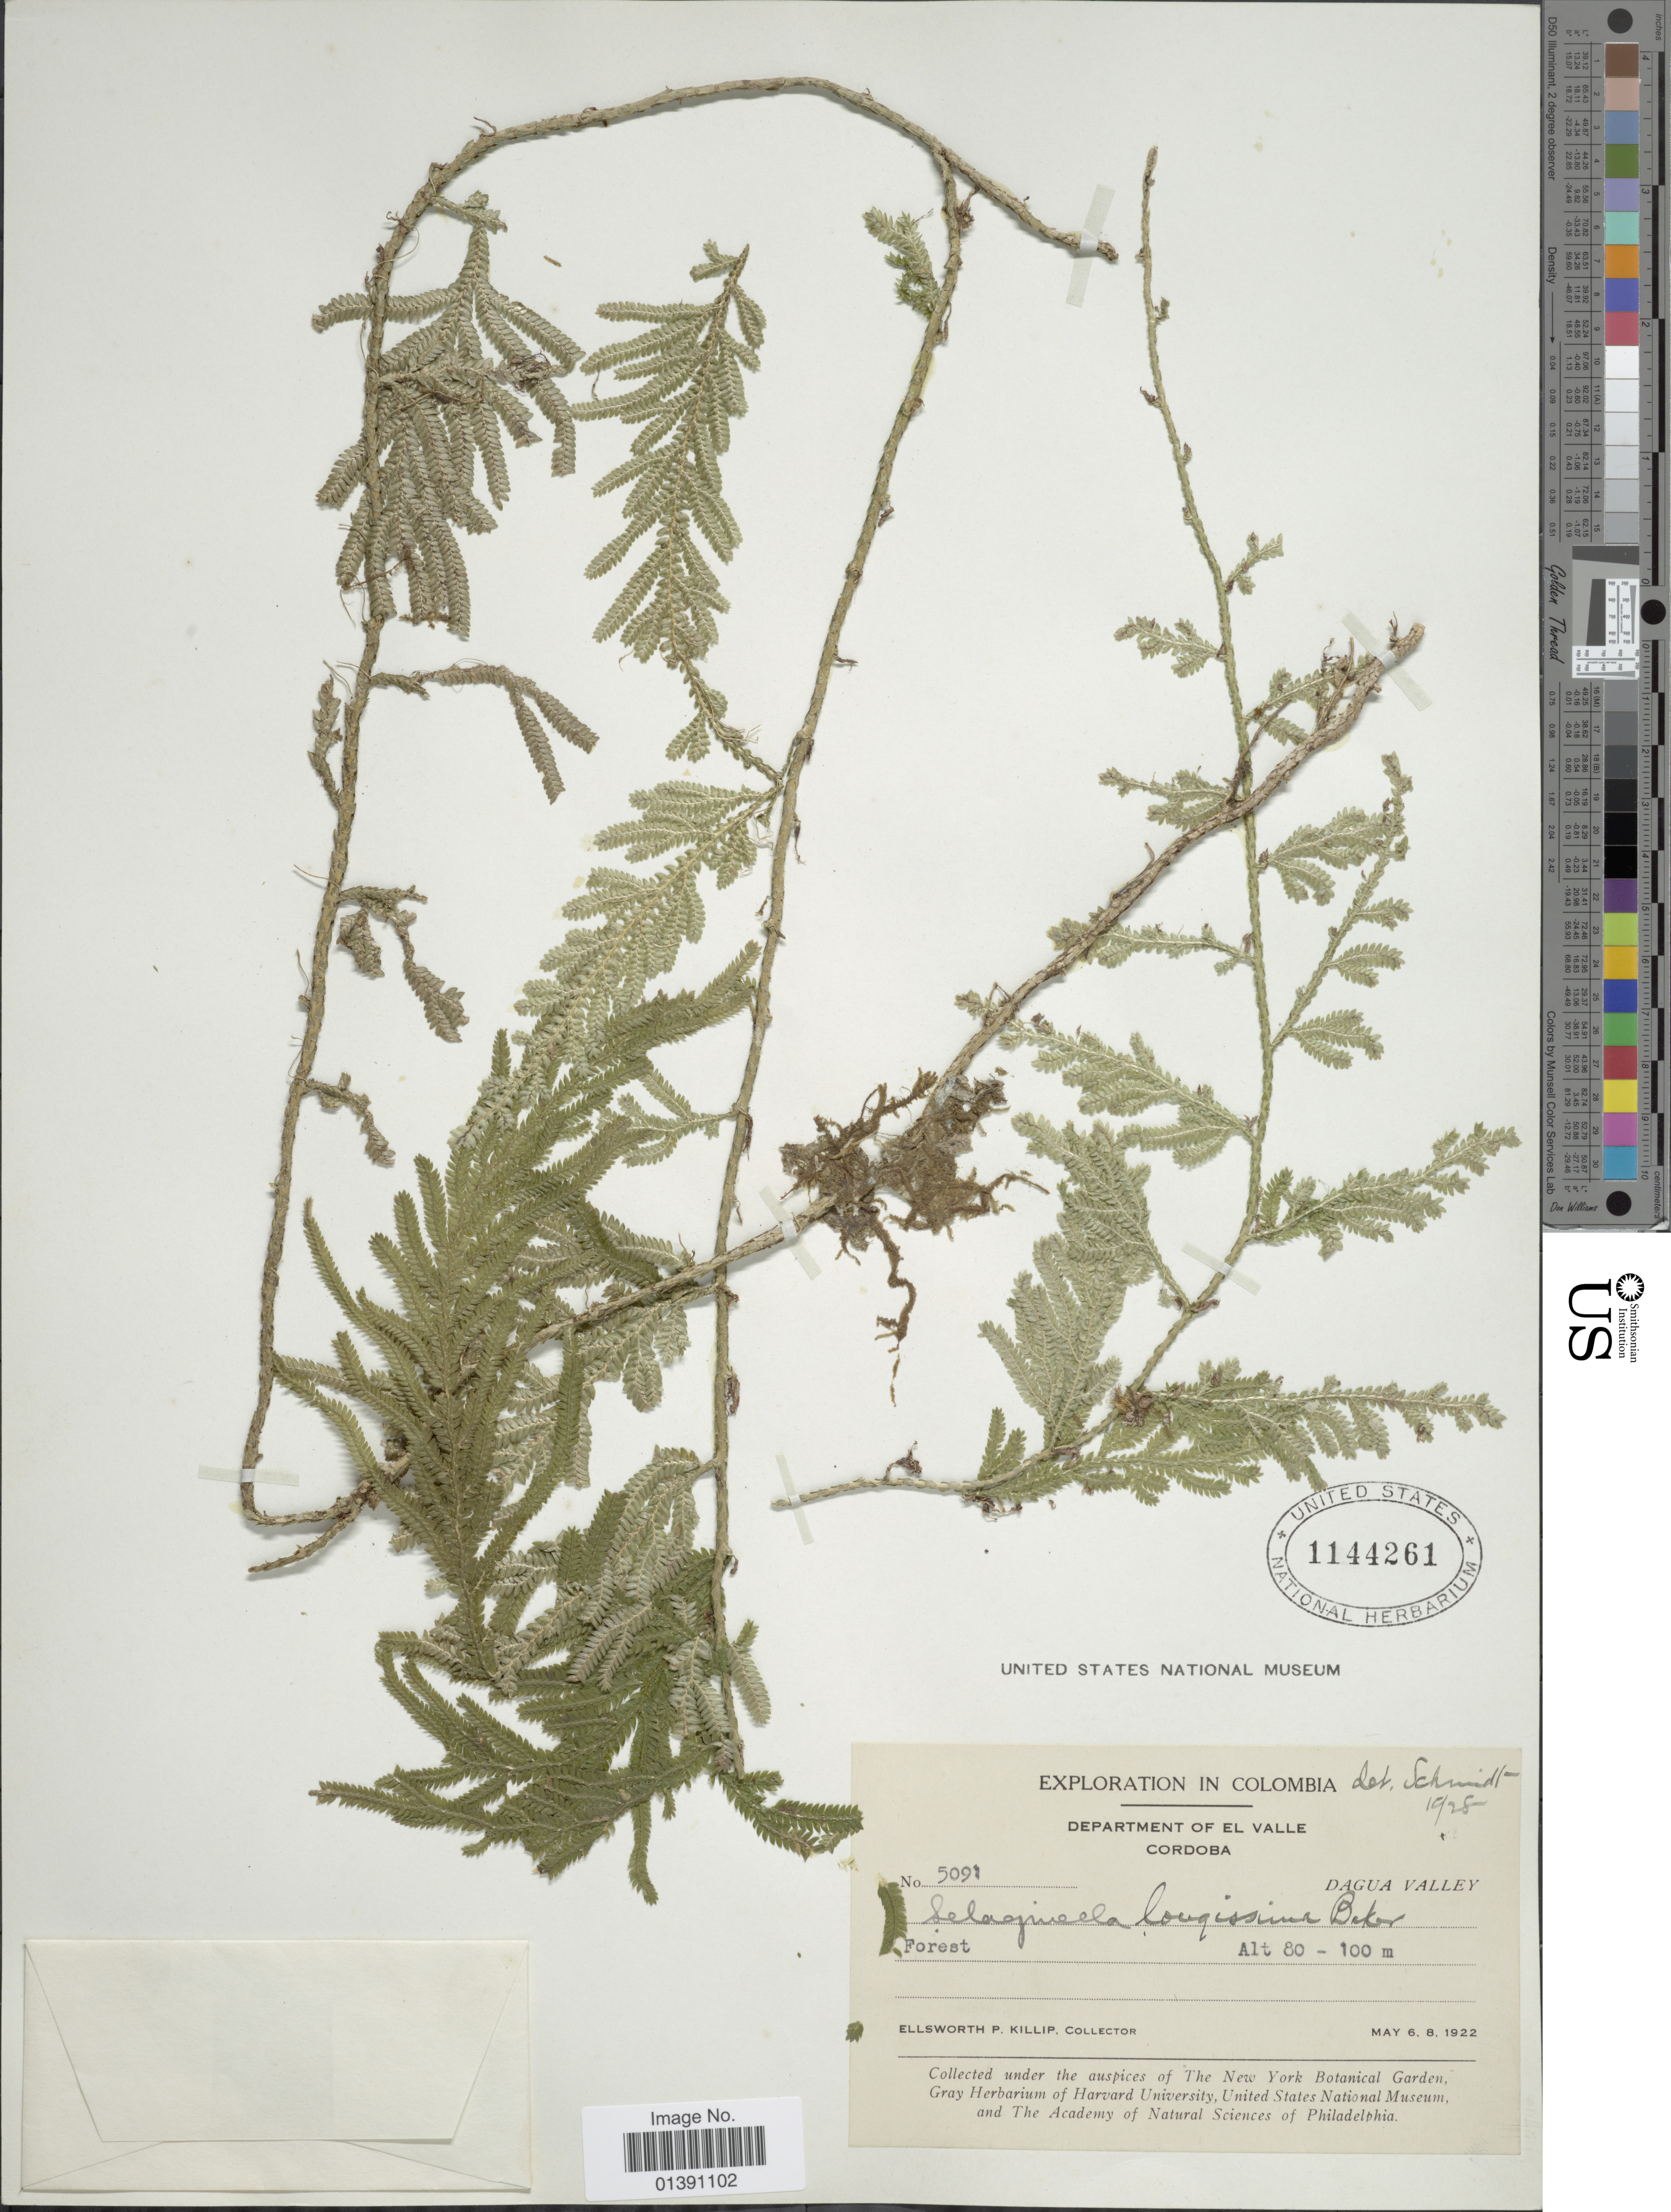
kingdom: Plantae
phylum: Tracheophyta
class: Lycopodiopsida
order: Selaginellales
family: Selaginellaceae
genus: Selaginella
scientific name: Selaginella longissima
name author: Baker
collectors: E. P. Killip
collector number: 5091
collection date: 1922-05-06/1922-05-08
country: Colombia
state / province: Valle del Cauca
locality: Department of El Valle Cordoba, dagua Valley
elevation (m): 80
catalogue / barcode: US 1144261